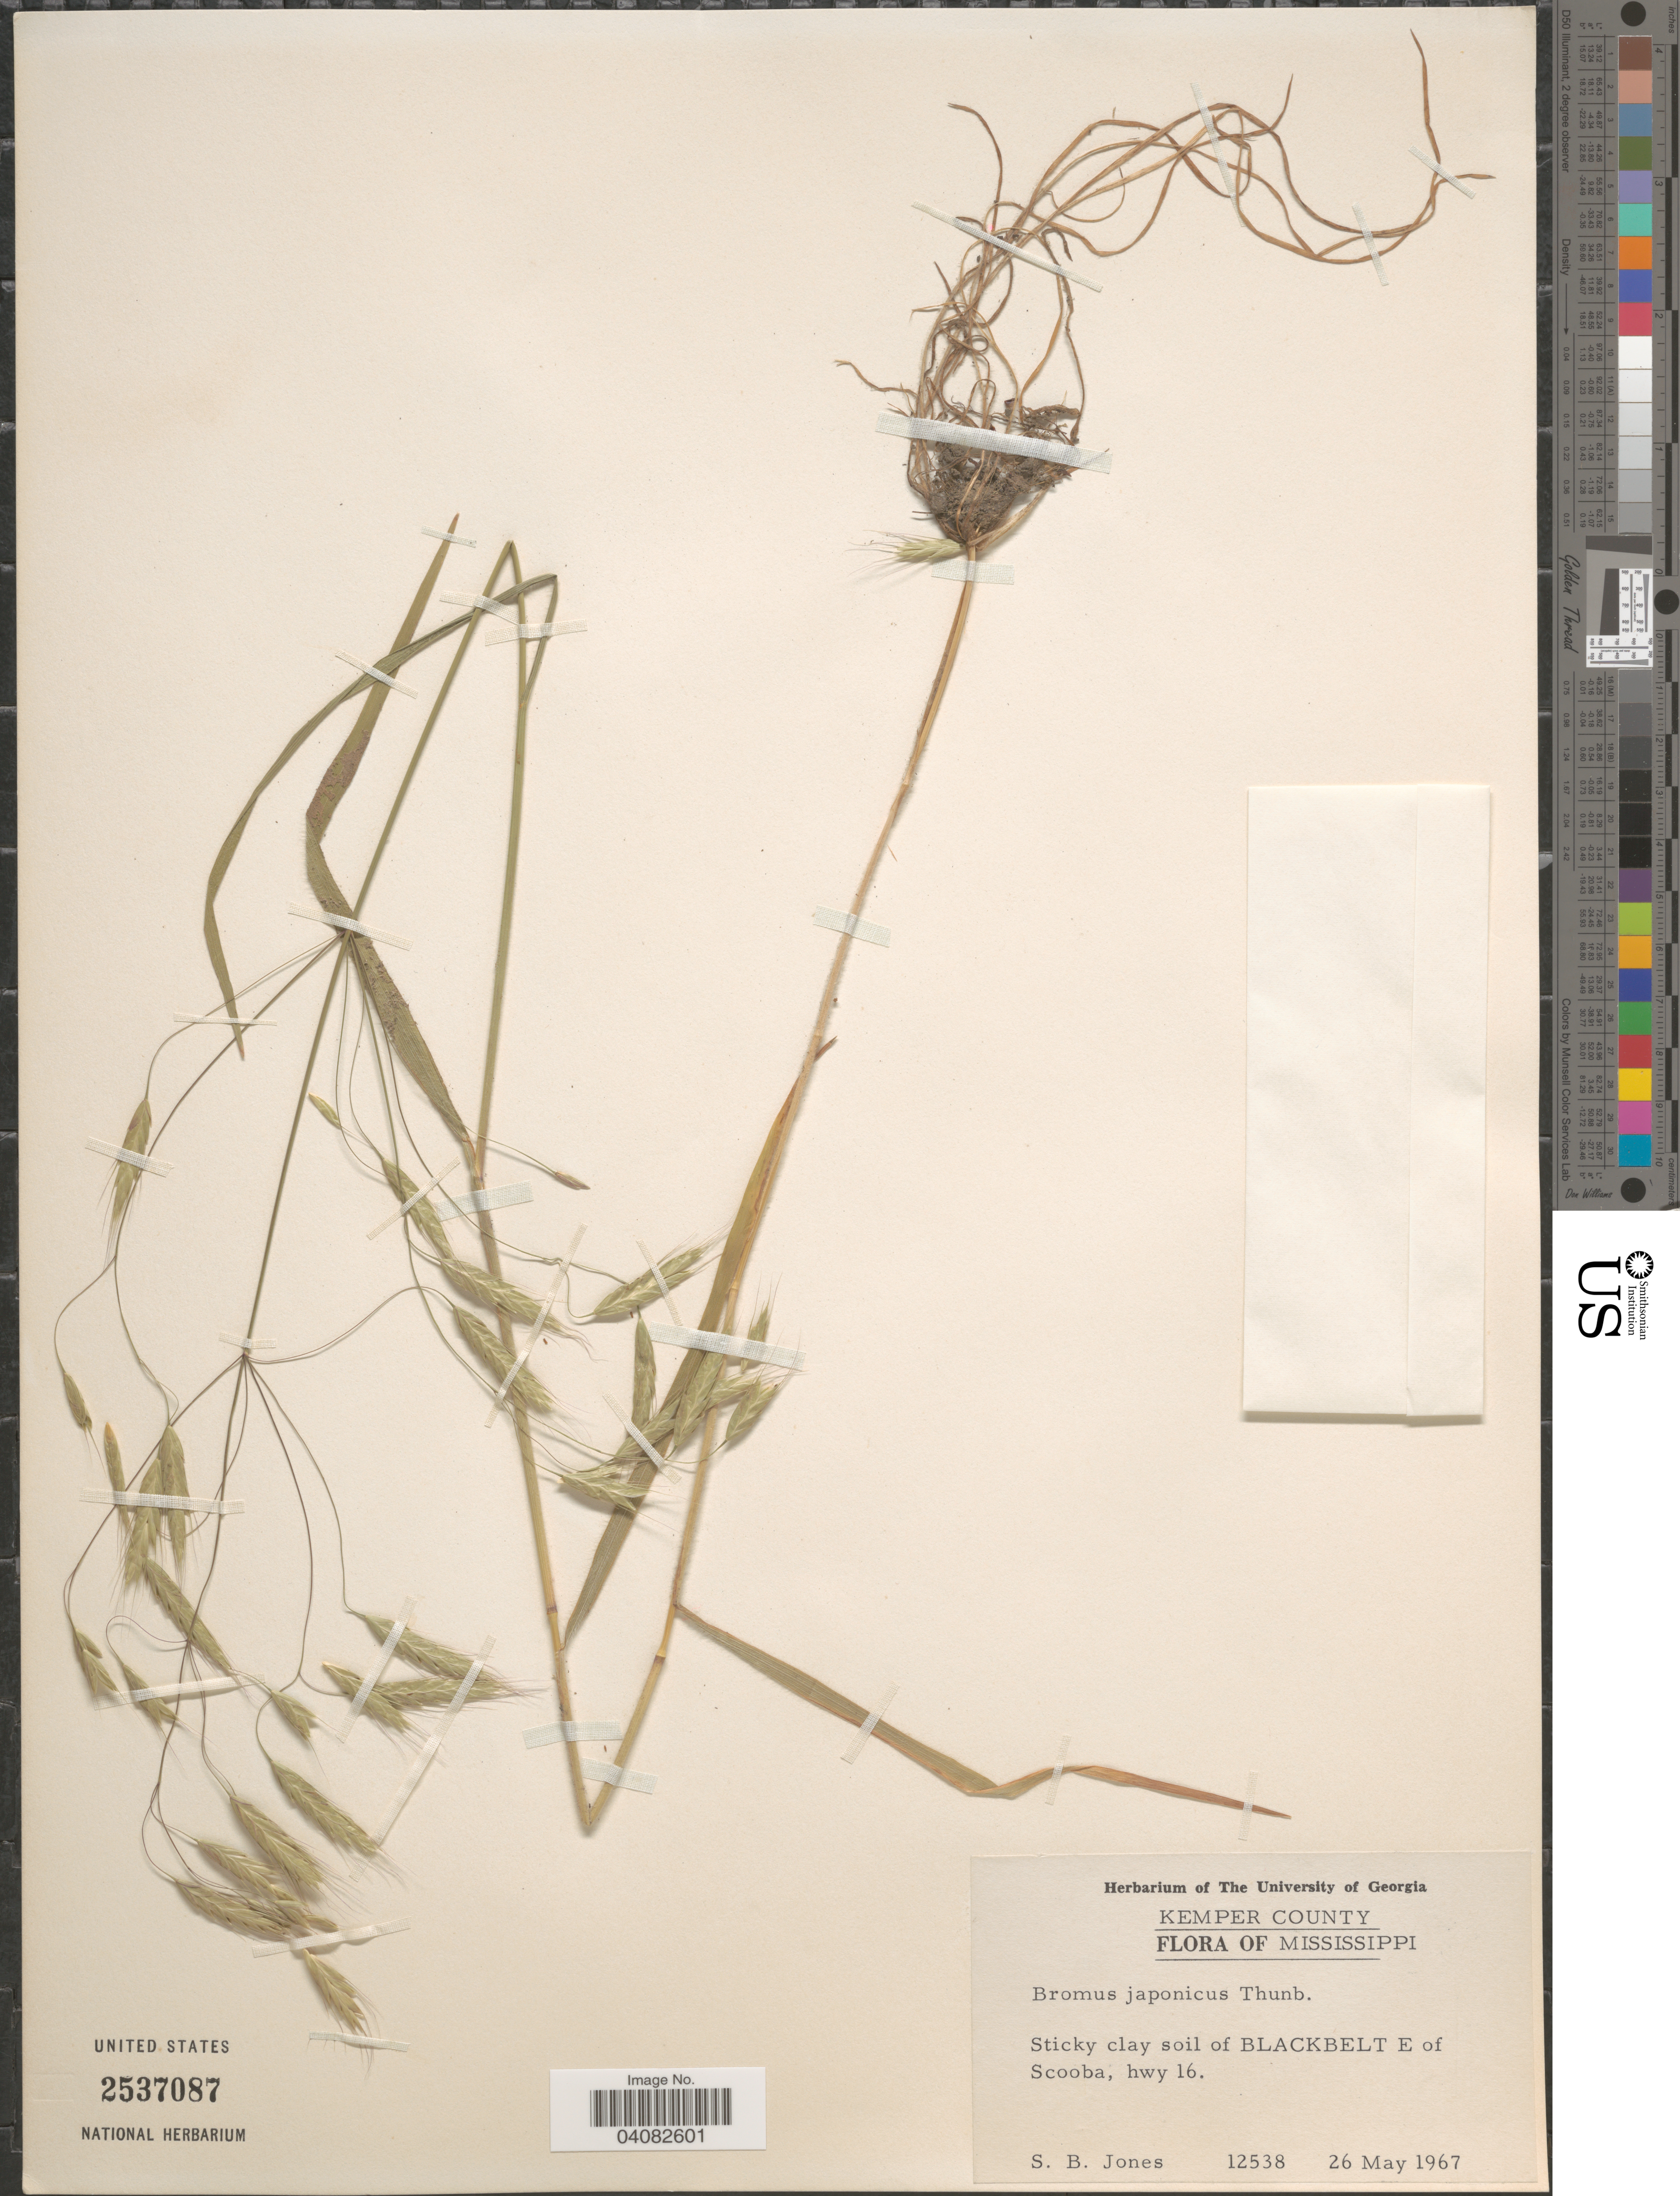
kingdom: Plantae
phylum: Tracheophyta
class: Liliopsida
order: Poales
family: Poaceae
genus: Bromus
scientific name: Bromus japonicus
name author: Houtt.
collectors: S. B. Jones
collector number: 12538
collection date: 1967-05-26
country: United States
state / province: Mississippi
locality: Kemper County. Sticky clay soil of Blackbelt E of Scooba, hwy 16.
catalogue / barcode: US 2537087